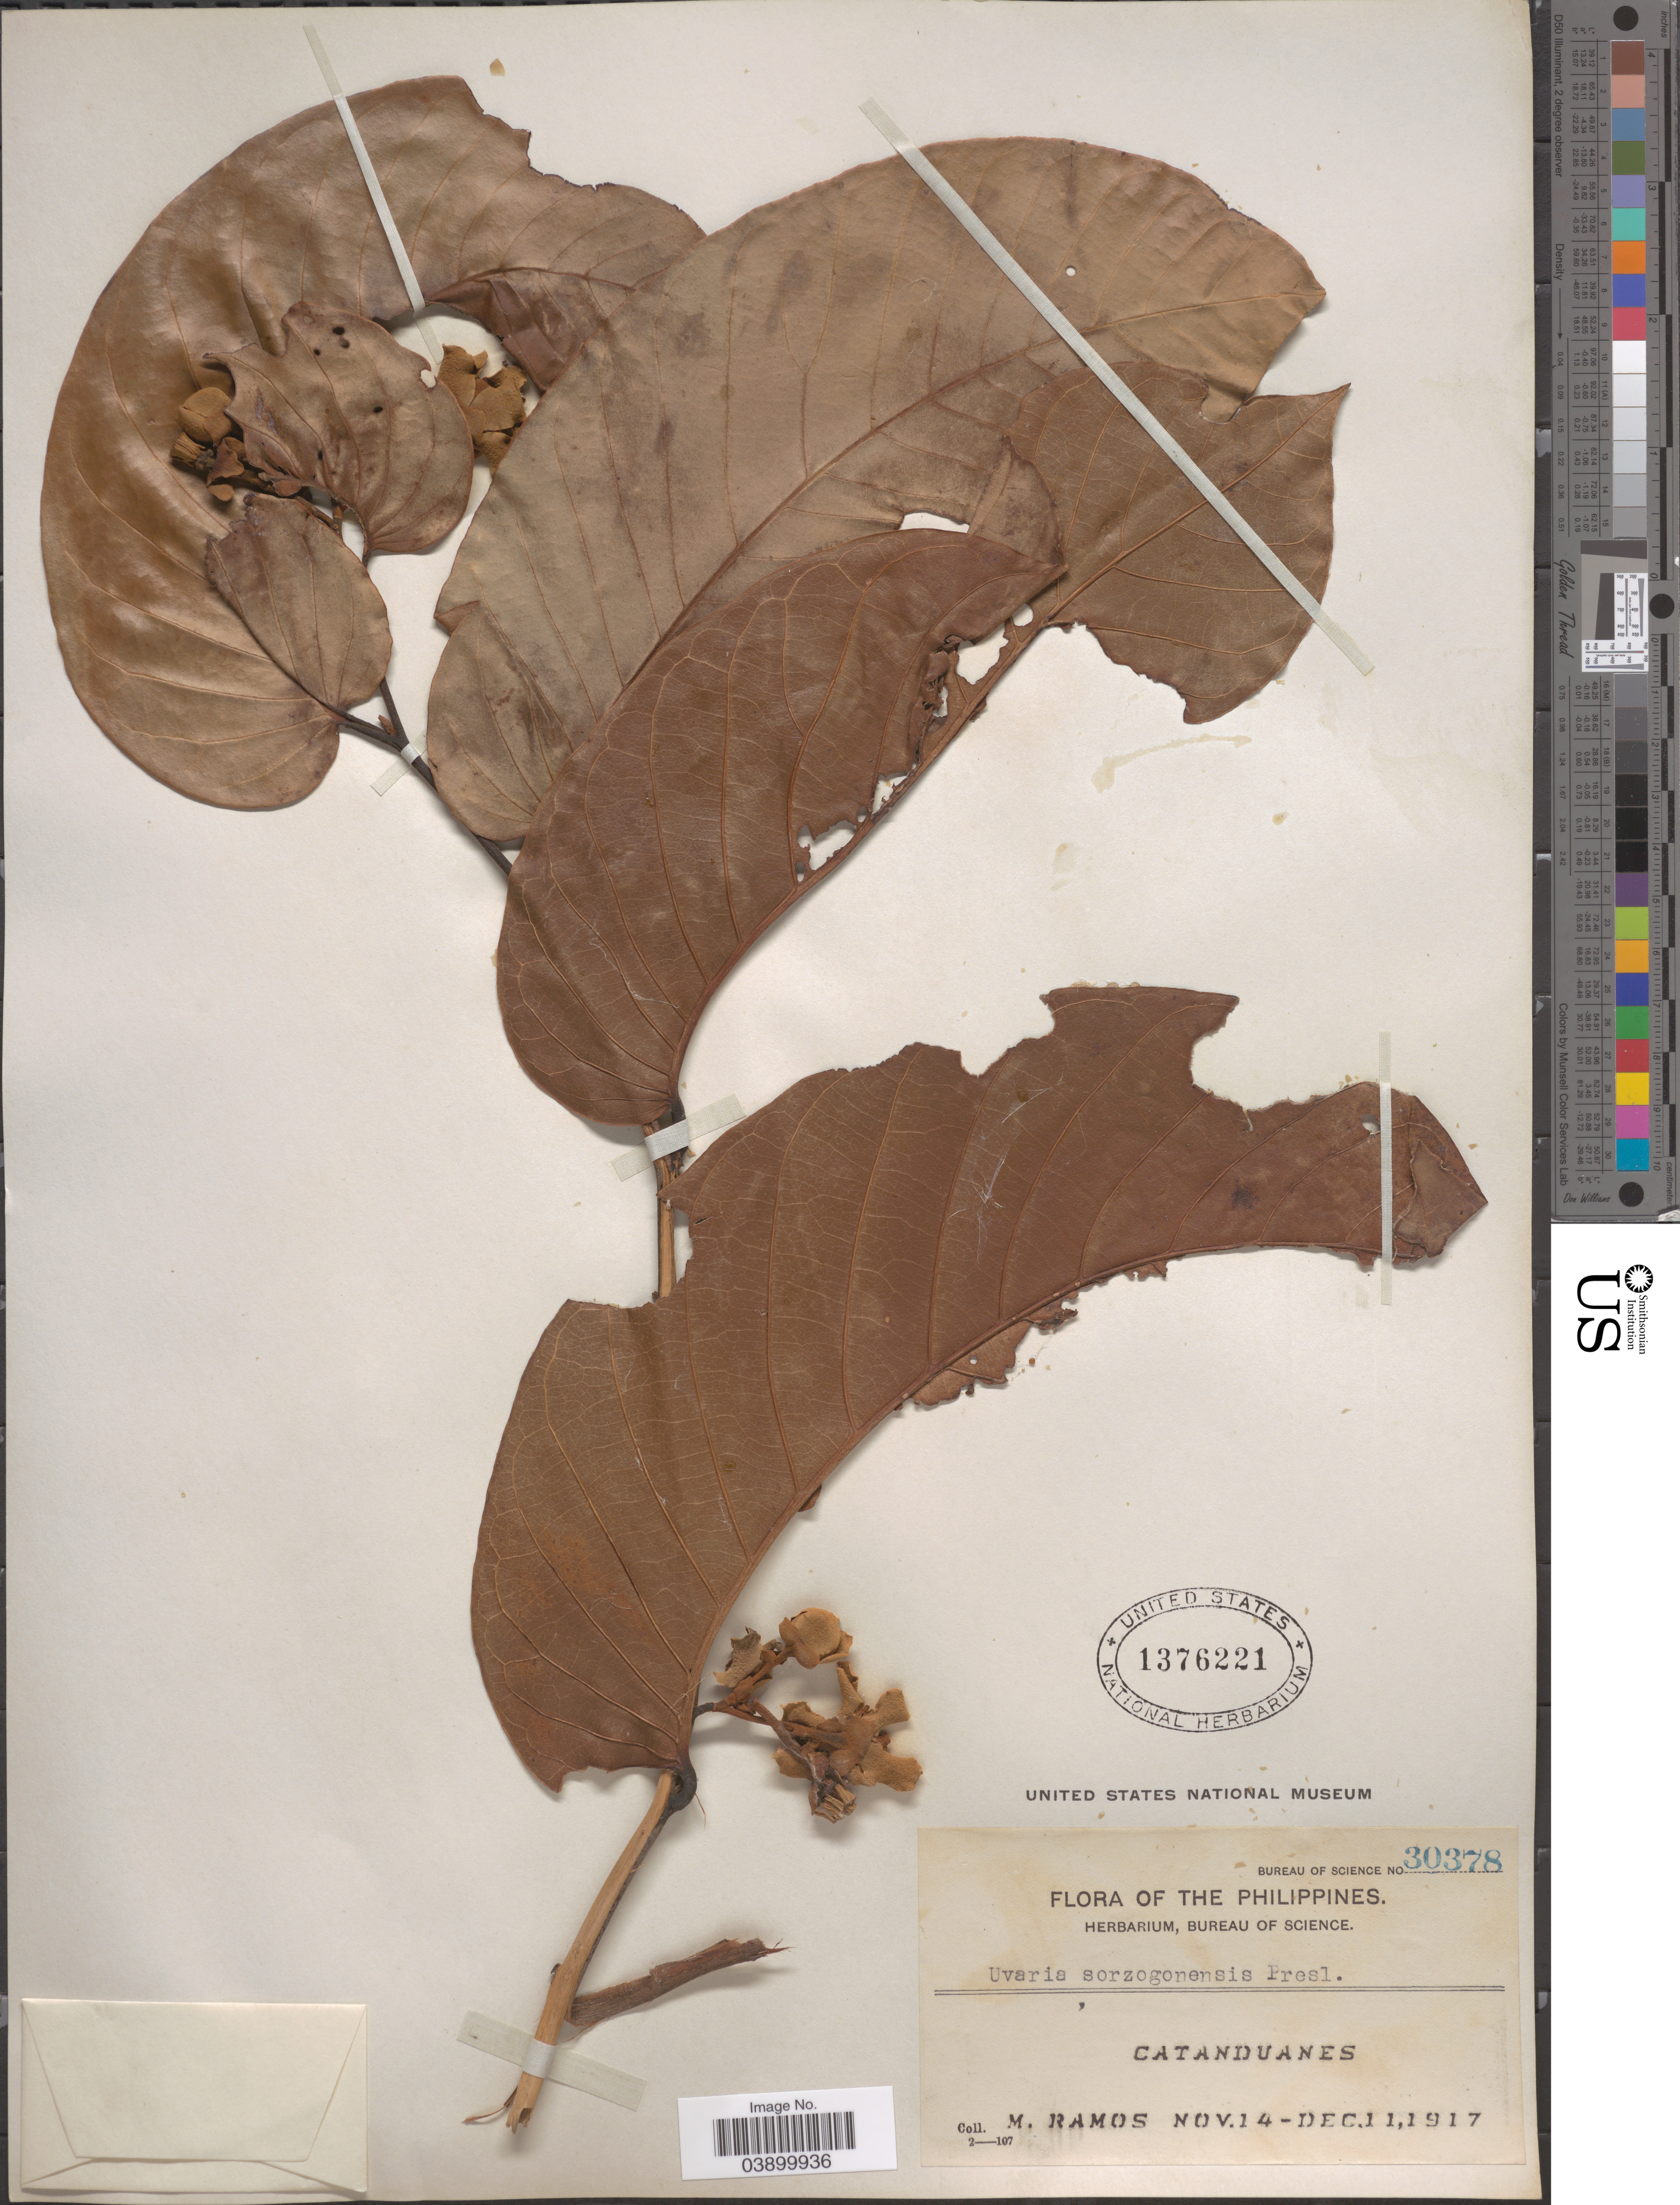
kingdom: Plantae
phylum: Tracheophyta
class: Magnoliopsida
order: Magnoliales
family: Annonaceae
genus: Uvaria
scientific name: Uvaria sorzogonensis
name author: C. Presl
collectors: M. Ramos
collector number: Bureau of Science 30378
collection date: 1917-11-14/1917-12-11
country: Philippines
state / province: Bicol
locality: Catanduanes.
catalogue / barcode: US 1376221